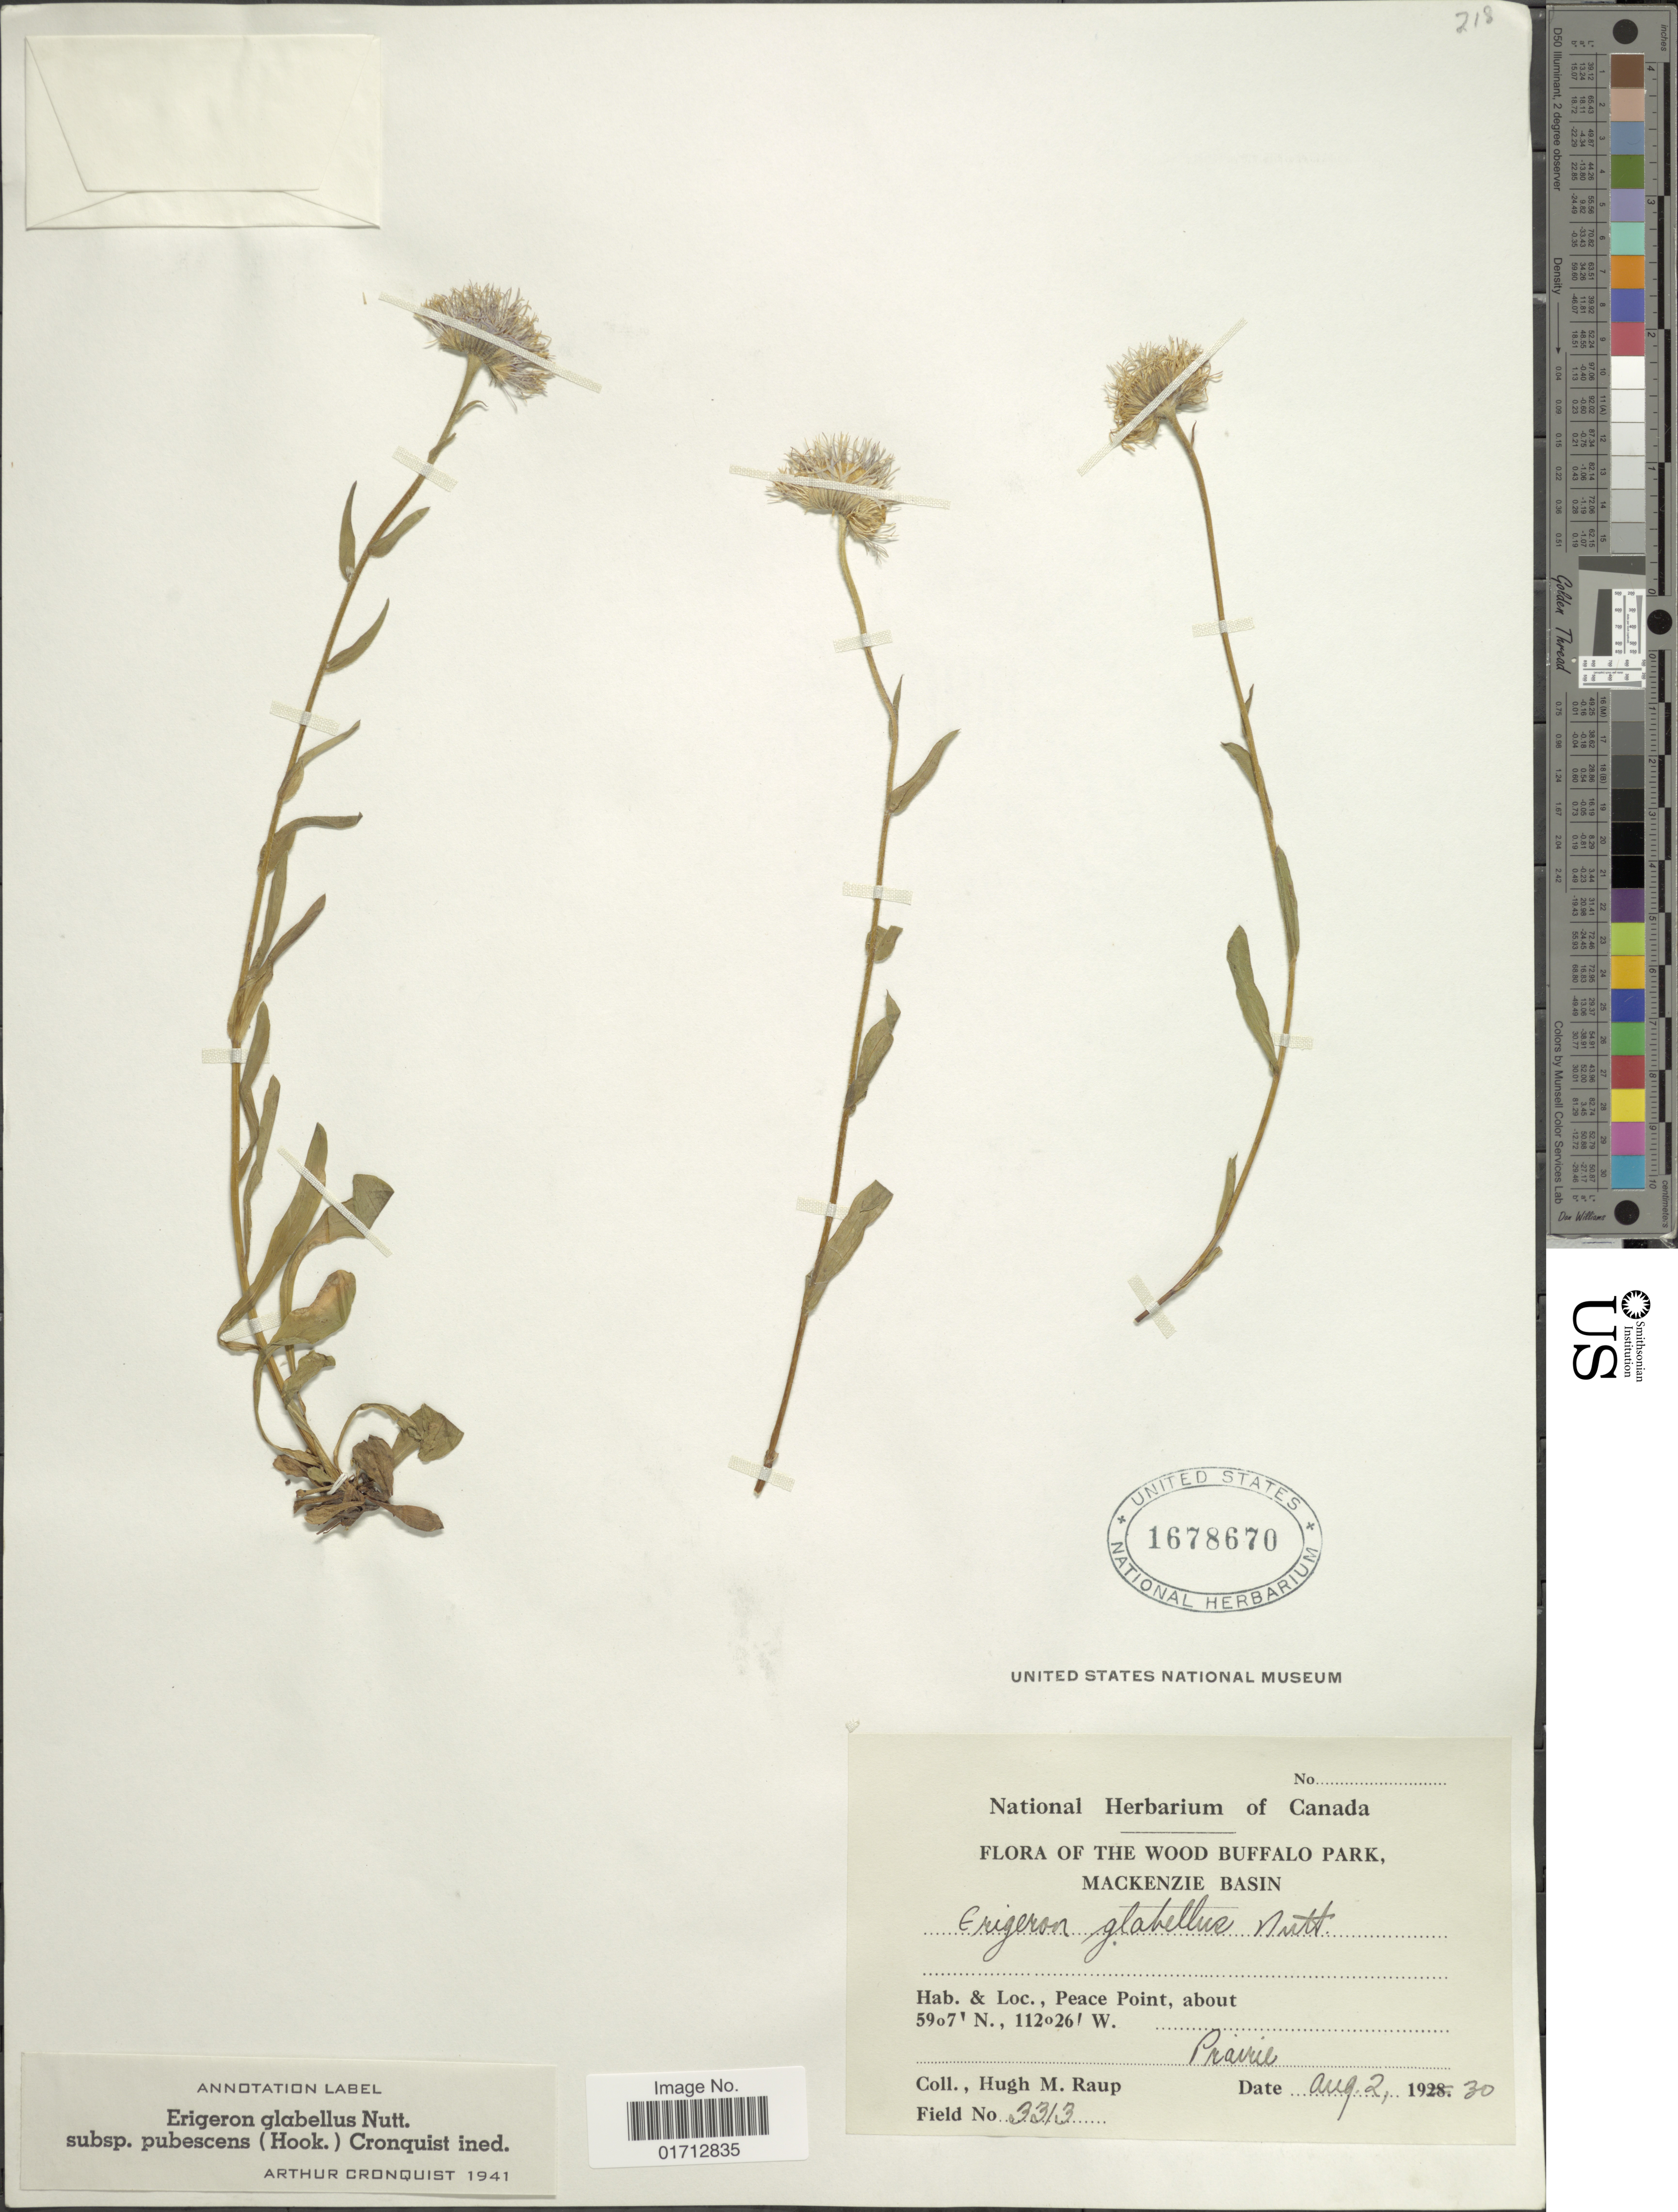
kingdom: Plantae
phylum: Tracheophyta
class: Magnoliopsida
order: Asterales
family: Asteraceae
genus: Erigeron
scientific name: Erigeron glabellus subsp. pubescens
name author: (Hook.) Cronq.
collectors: H. Raup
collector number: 3313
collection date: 1930-08-02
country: Canada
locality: The Wood Buffalo Park, Mackenzie Basin, Prairie.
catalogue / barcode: US 1678670